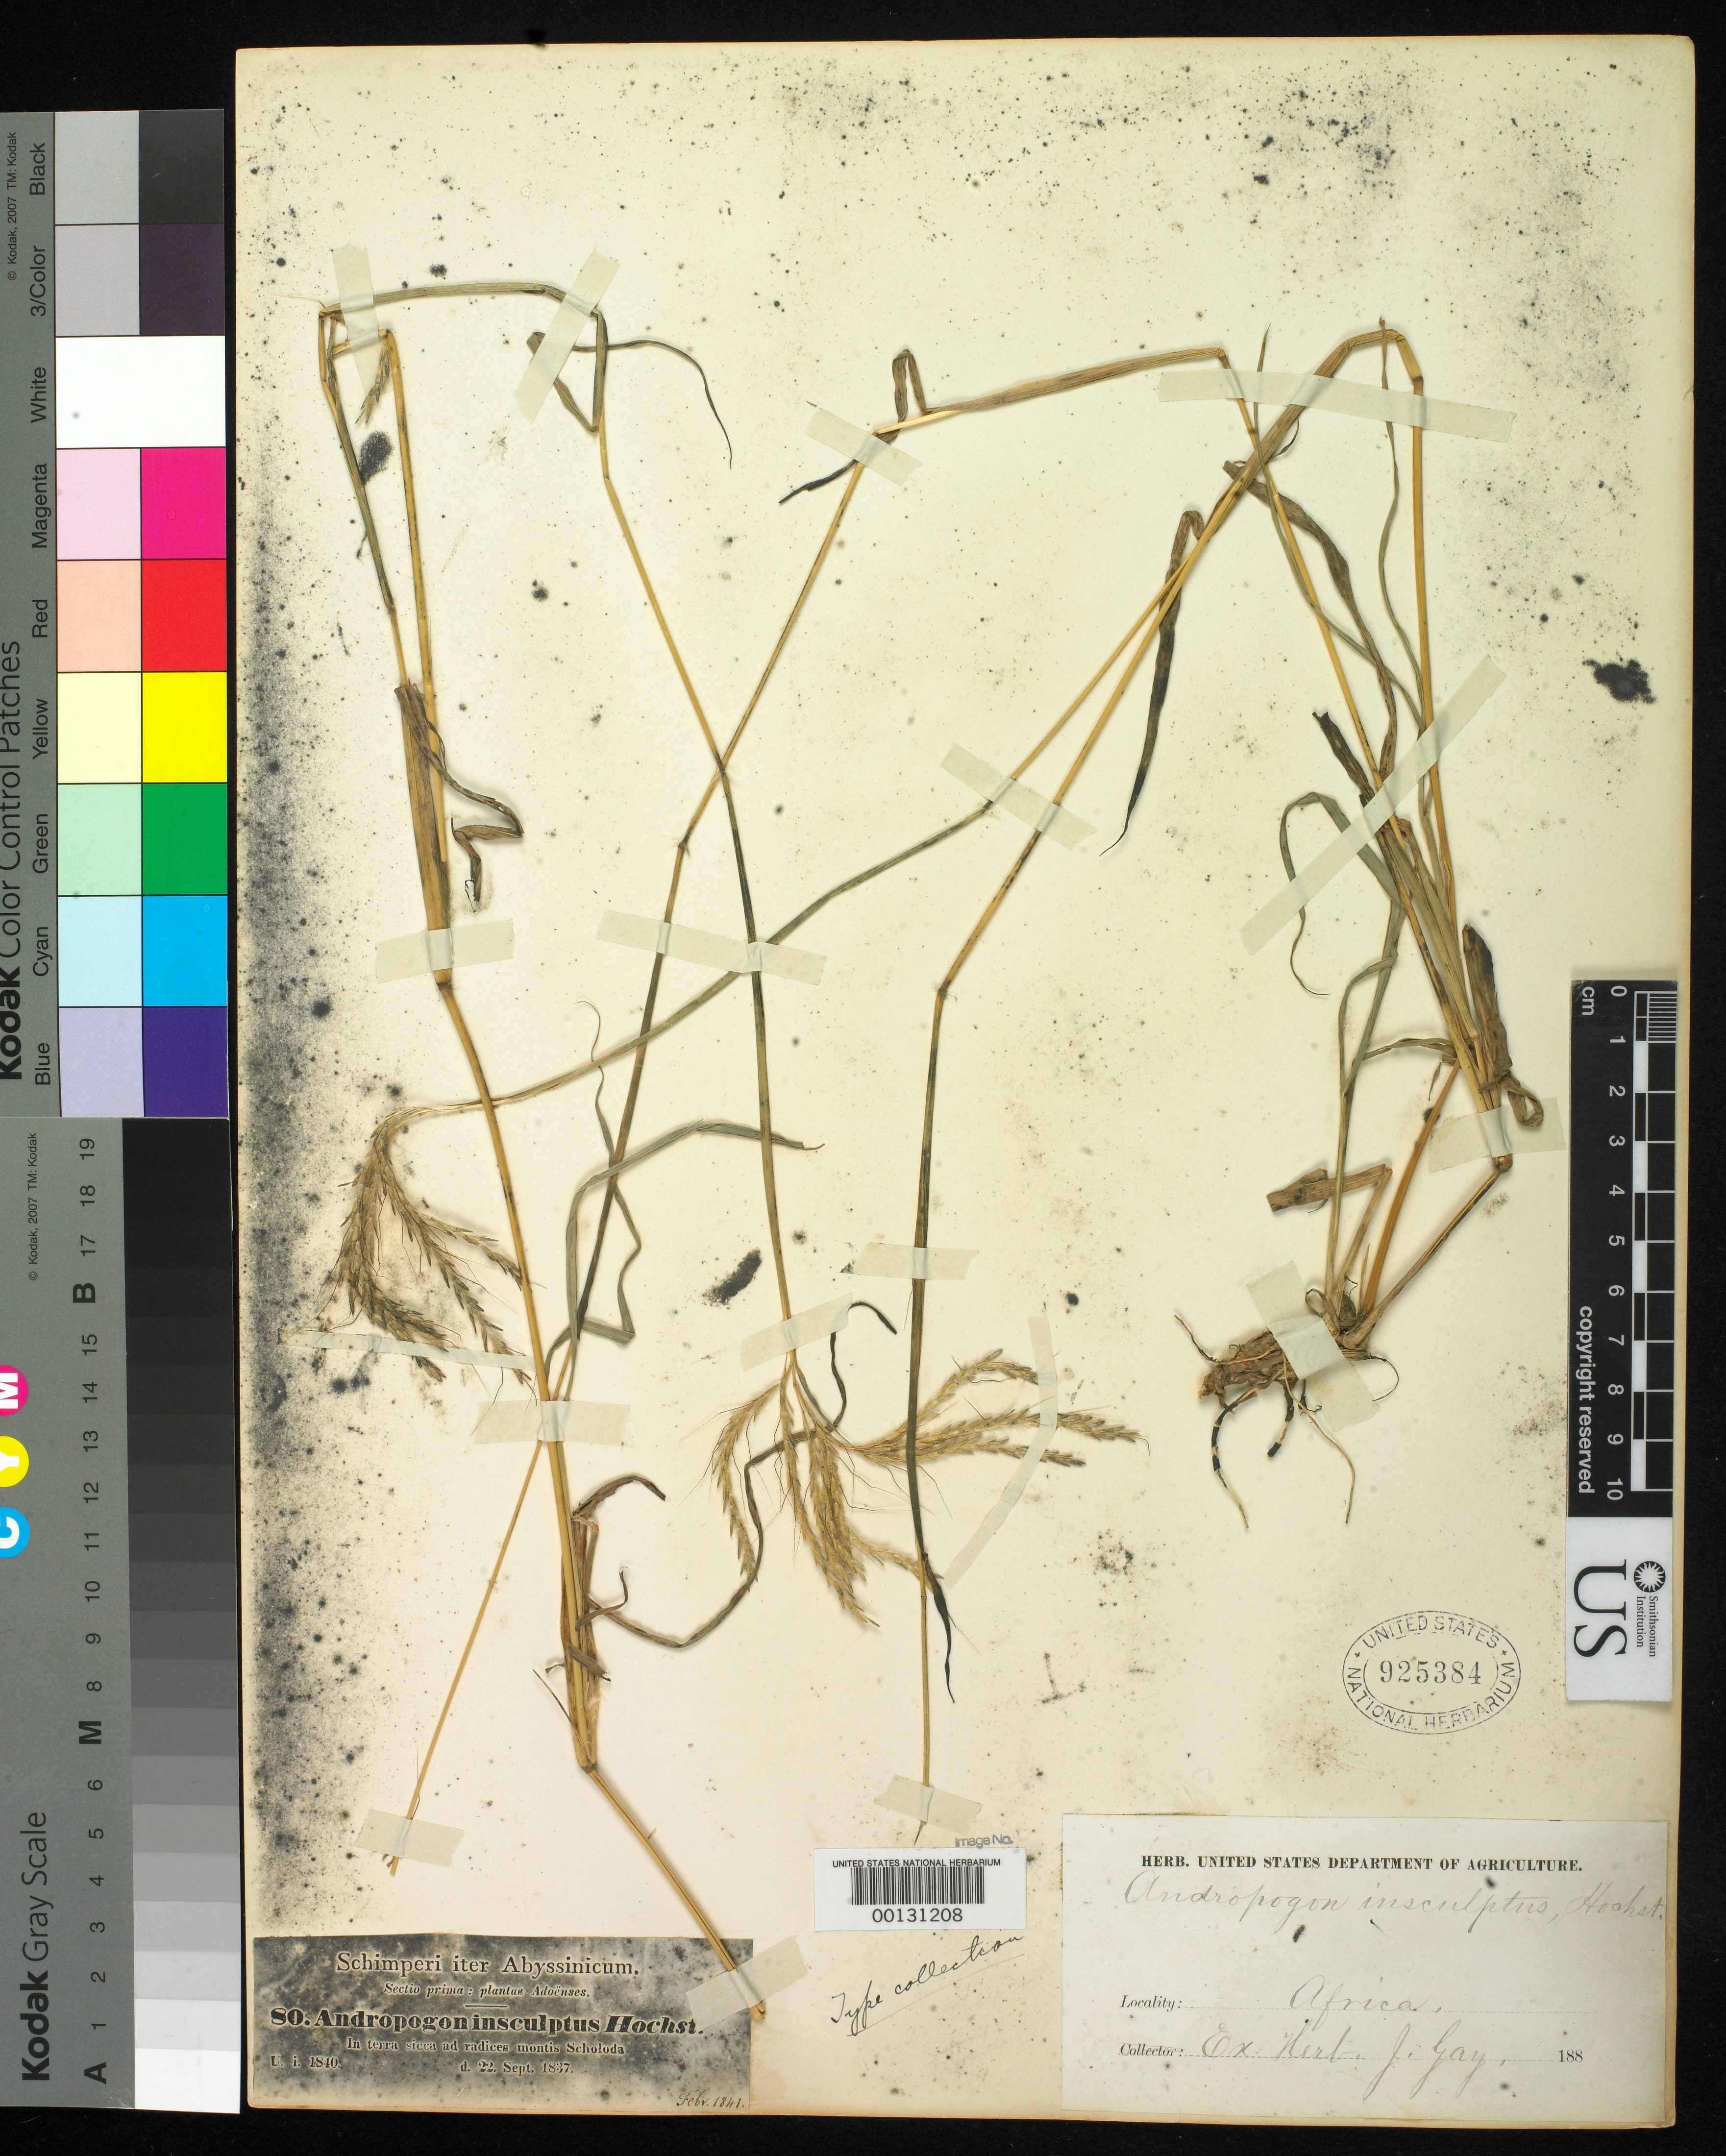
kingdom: Plantae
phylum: Tracheophyta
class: Liliopsida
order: Poales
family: Poaceae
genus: Andropogon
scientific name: Andropogon insculptus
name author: Hochst. ex A. Rich.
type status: Syntype; Isolectotype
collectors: G. W. Schimper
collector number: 80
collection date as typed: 22 Sep 1837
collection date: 1837-09-22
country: Ethiopia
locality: In terra sicca ad radices montis Scholoda. [Protologue, "in terra sicca ad radices montis Selleuda, prope Adoua"]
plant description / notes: Cited 1982 by W.D. Clayton & S.A. Renvoize in Fl. Trop. E. Africa, 1995 by S.M. Phillips in Fl. Ethiopia & Eritrea.; Also a syntype of Andropogon pertusus subvar. trifoveolatus Hack.; Cited 1982 by W.D. Clayton & S.A. Renvoize in Fl. Trop. E. Africa, 1995 by S.M. Phillips in Fl. Ethiopia & Eritrea.; Also a lectotype of Andropogon insculptus Hochst. ex A. Rich.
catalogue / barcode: US 925384